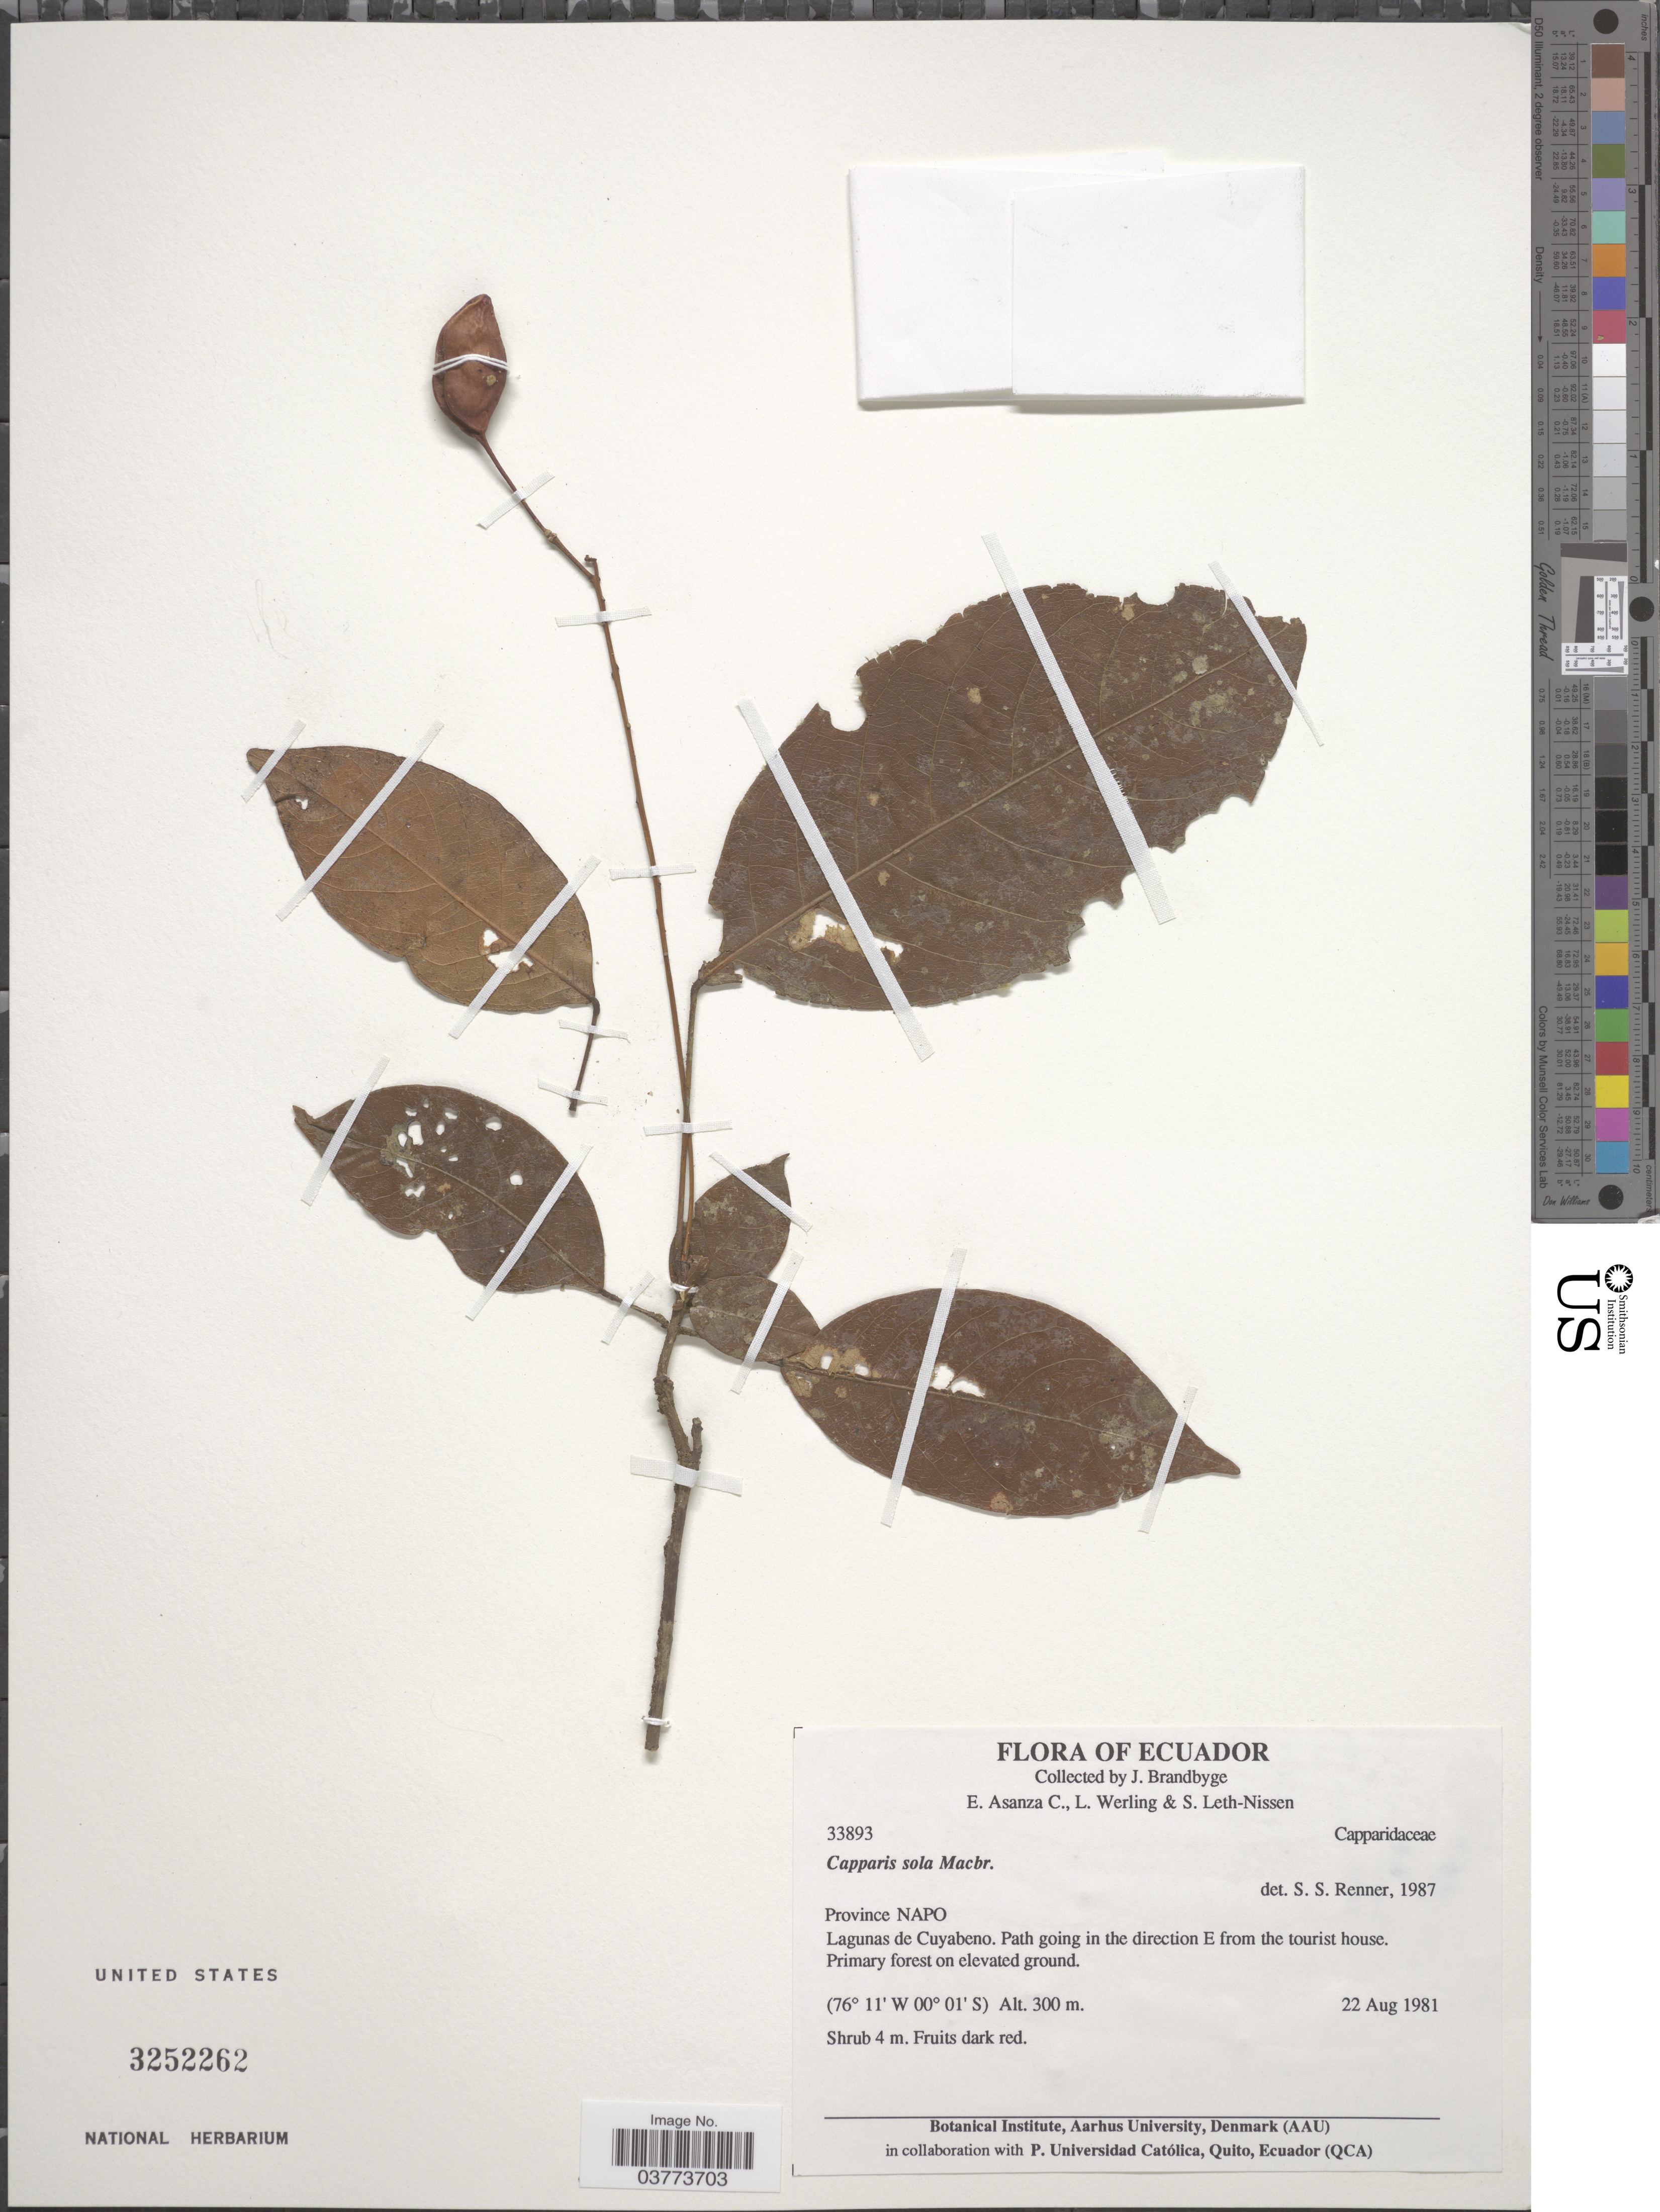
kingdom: Plantae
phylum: Tracheophyta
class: Magnoliopsida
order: Brassicales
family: Capparaceae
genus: Capparidastrum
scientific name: Capparidastrum sola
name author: (J.F. Macbr.) Iltis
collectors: J. Brandbyge, E. Asanza C., L. Werling & S. Leth-Nissen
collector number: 33893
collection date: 1981-08-22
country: Ecuador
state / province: Napo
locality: Lagunas de Cuyabeno. Path going in the direction E from the tourist house.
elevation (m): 300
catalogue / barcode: US 3252262